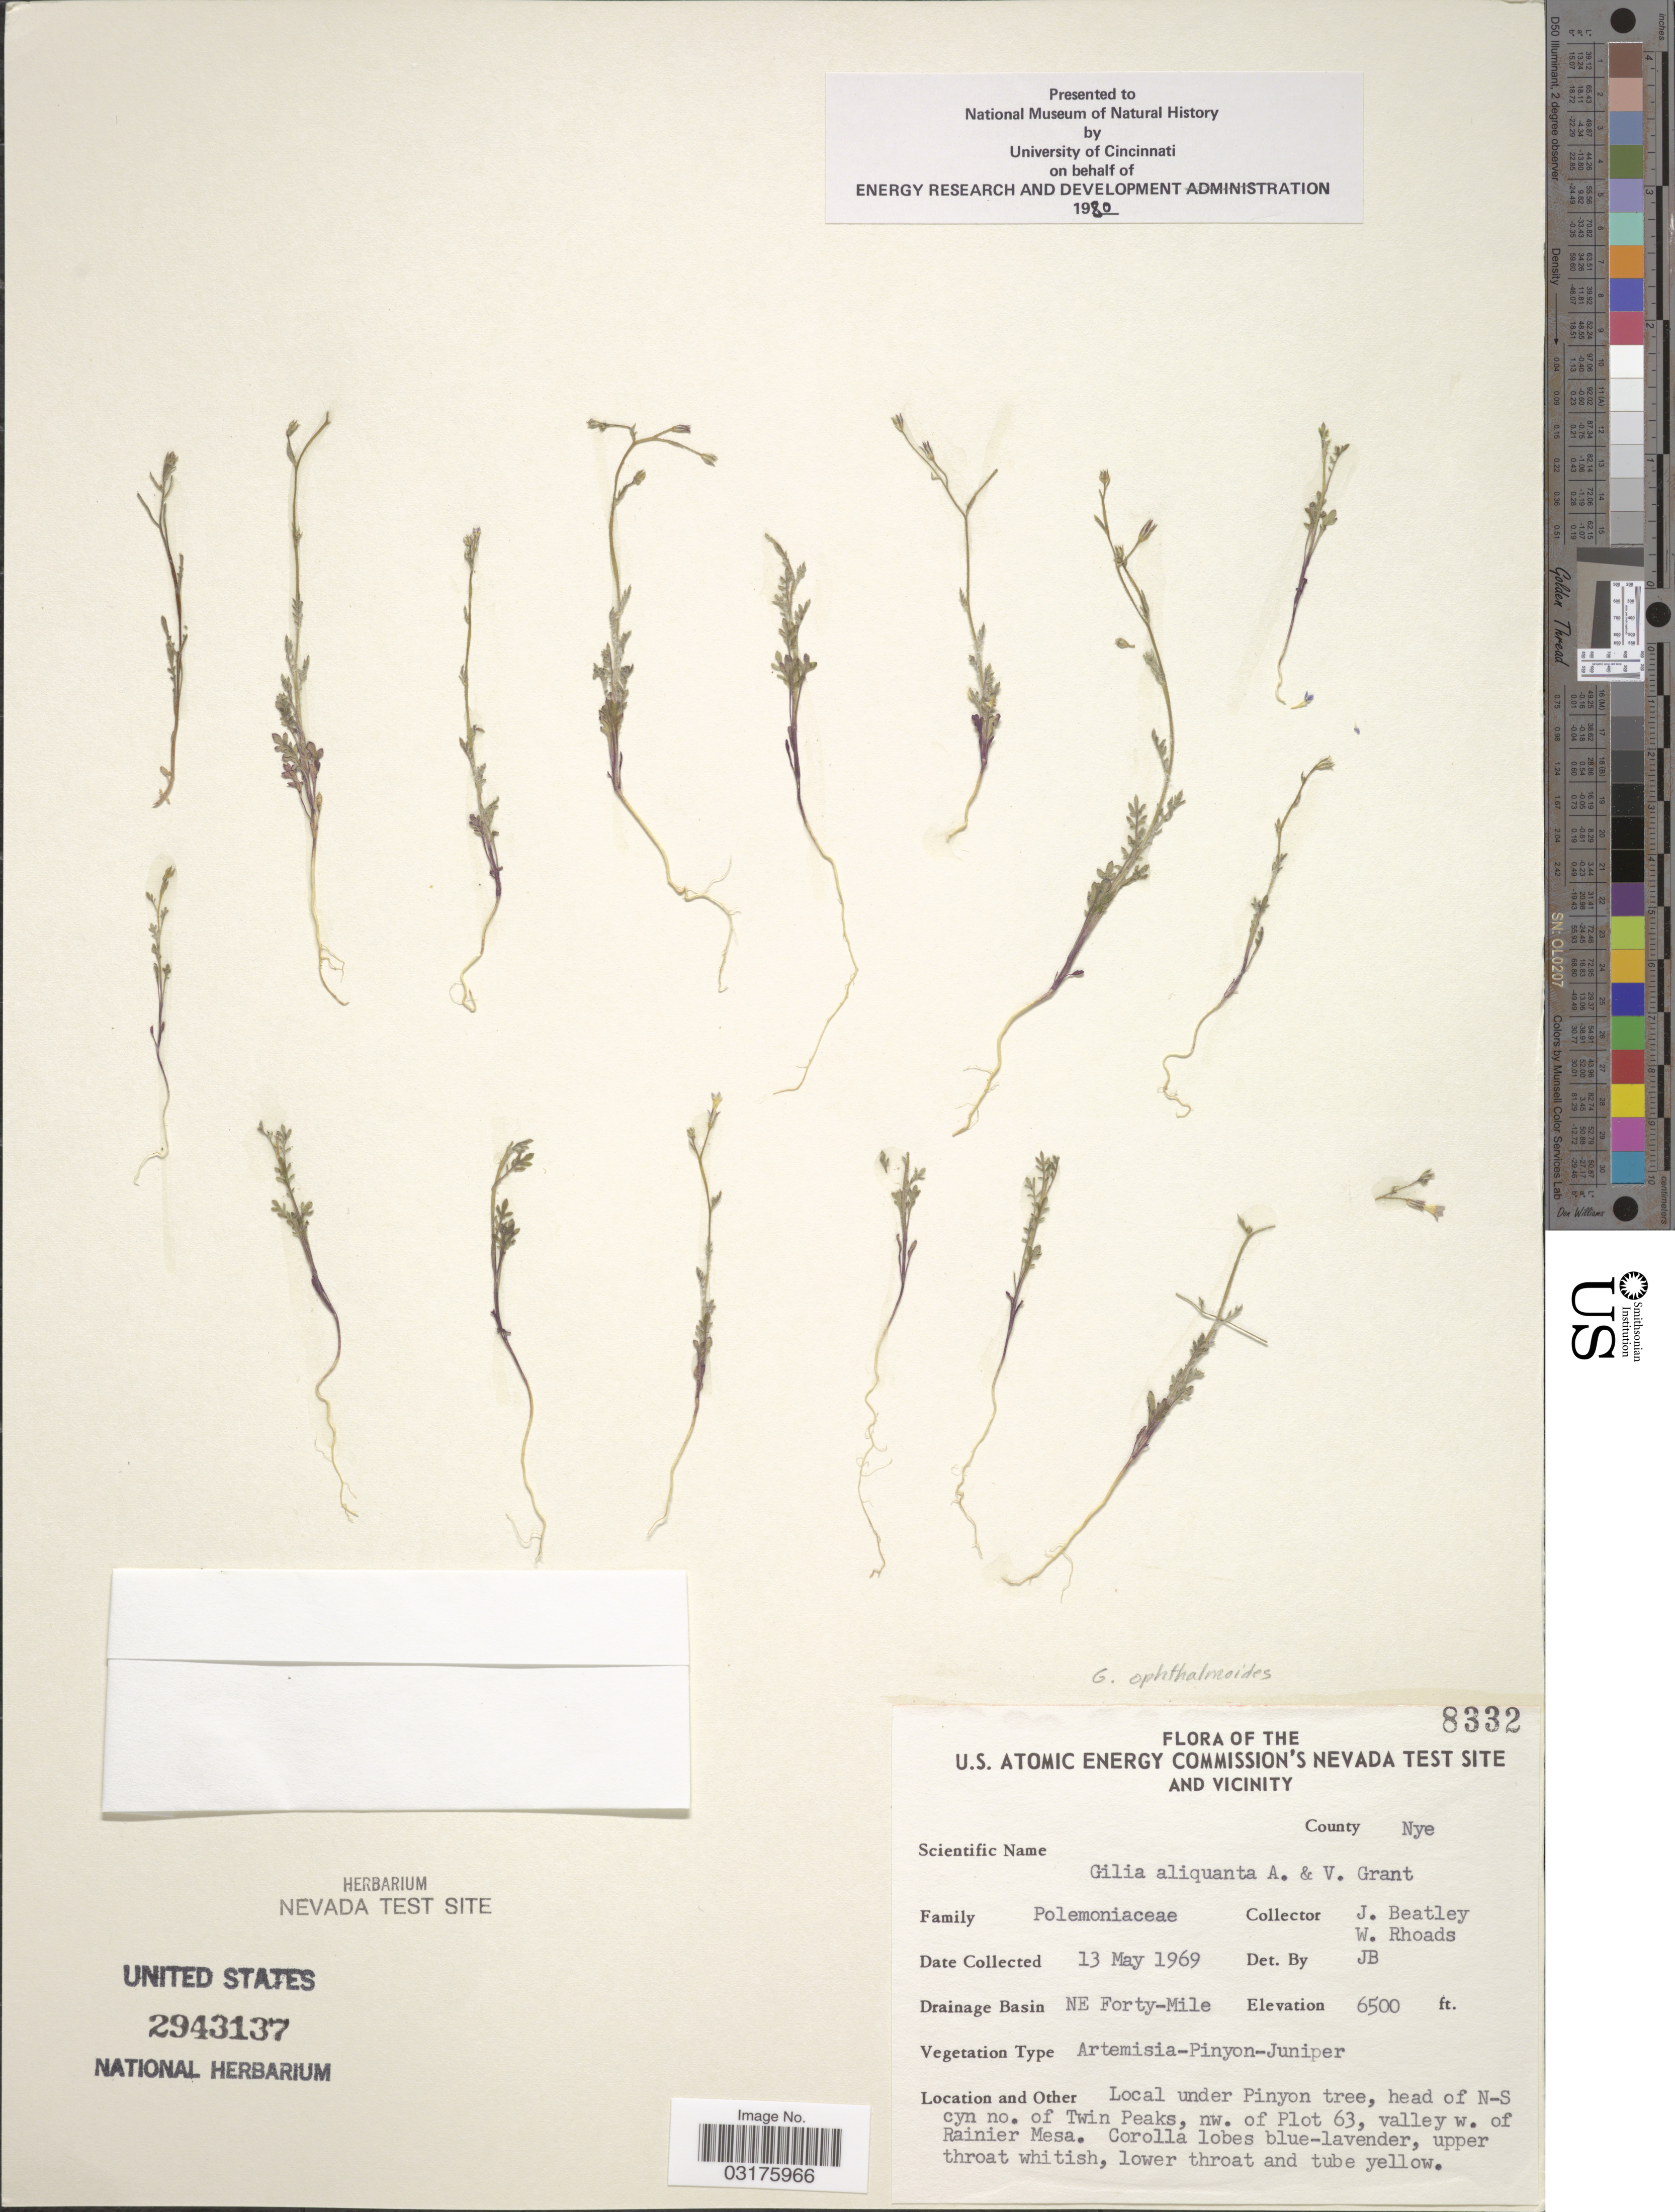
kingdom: Plantae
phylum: Tracheophyta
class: Magnoliopsida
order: Ericales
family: Polemoniaceae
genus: Gilia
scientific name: Gilia ophthalmoides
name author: Brand in Engl.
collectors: J. C. Beatley & W. Rhoads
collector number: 8332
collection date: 1969-05-13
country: United States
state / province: Nevada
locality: U.S. Atomic Energy Commission's Nevada Test Site and Vicinity, County Nye, Drainage Basin NE Forty-Mile, head of N-S cyn no. of Twin Peaks, nw of Plot 63, valley w. of Rainier Mesa.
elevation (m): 1981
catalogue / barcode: US 2943137